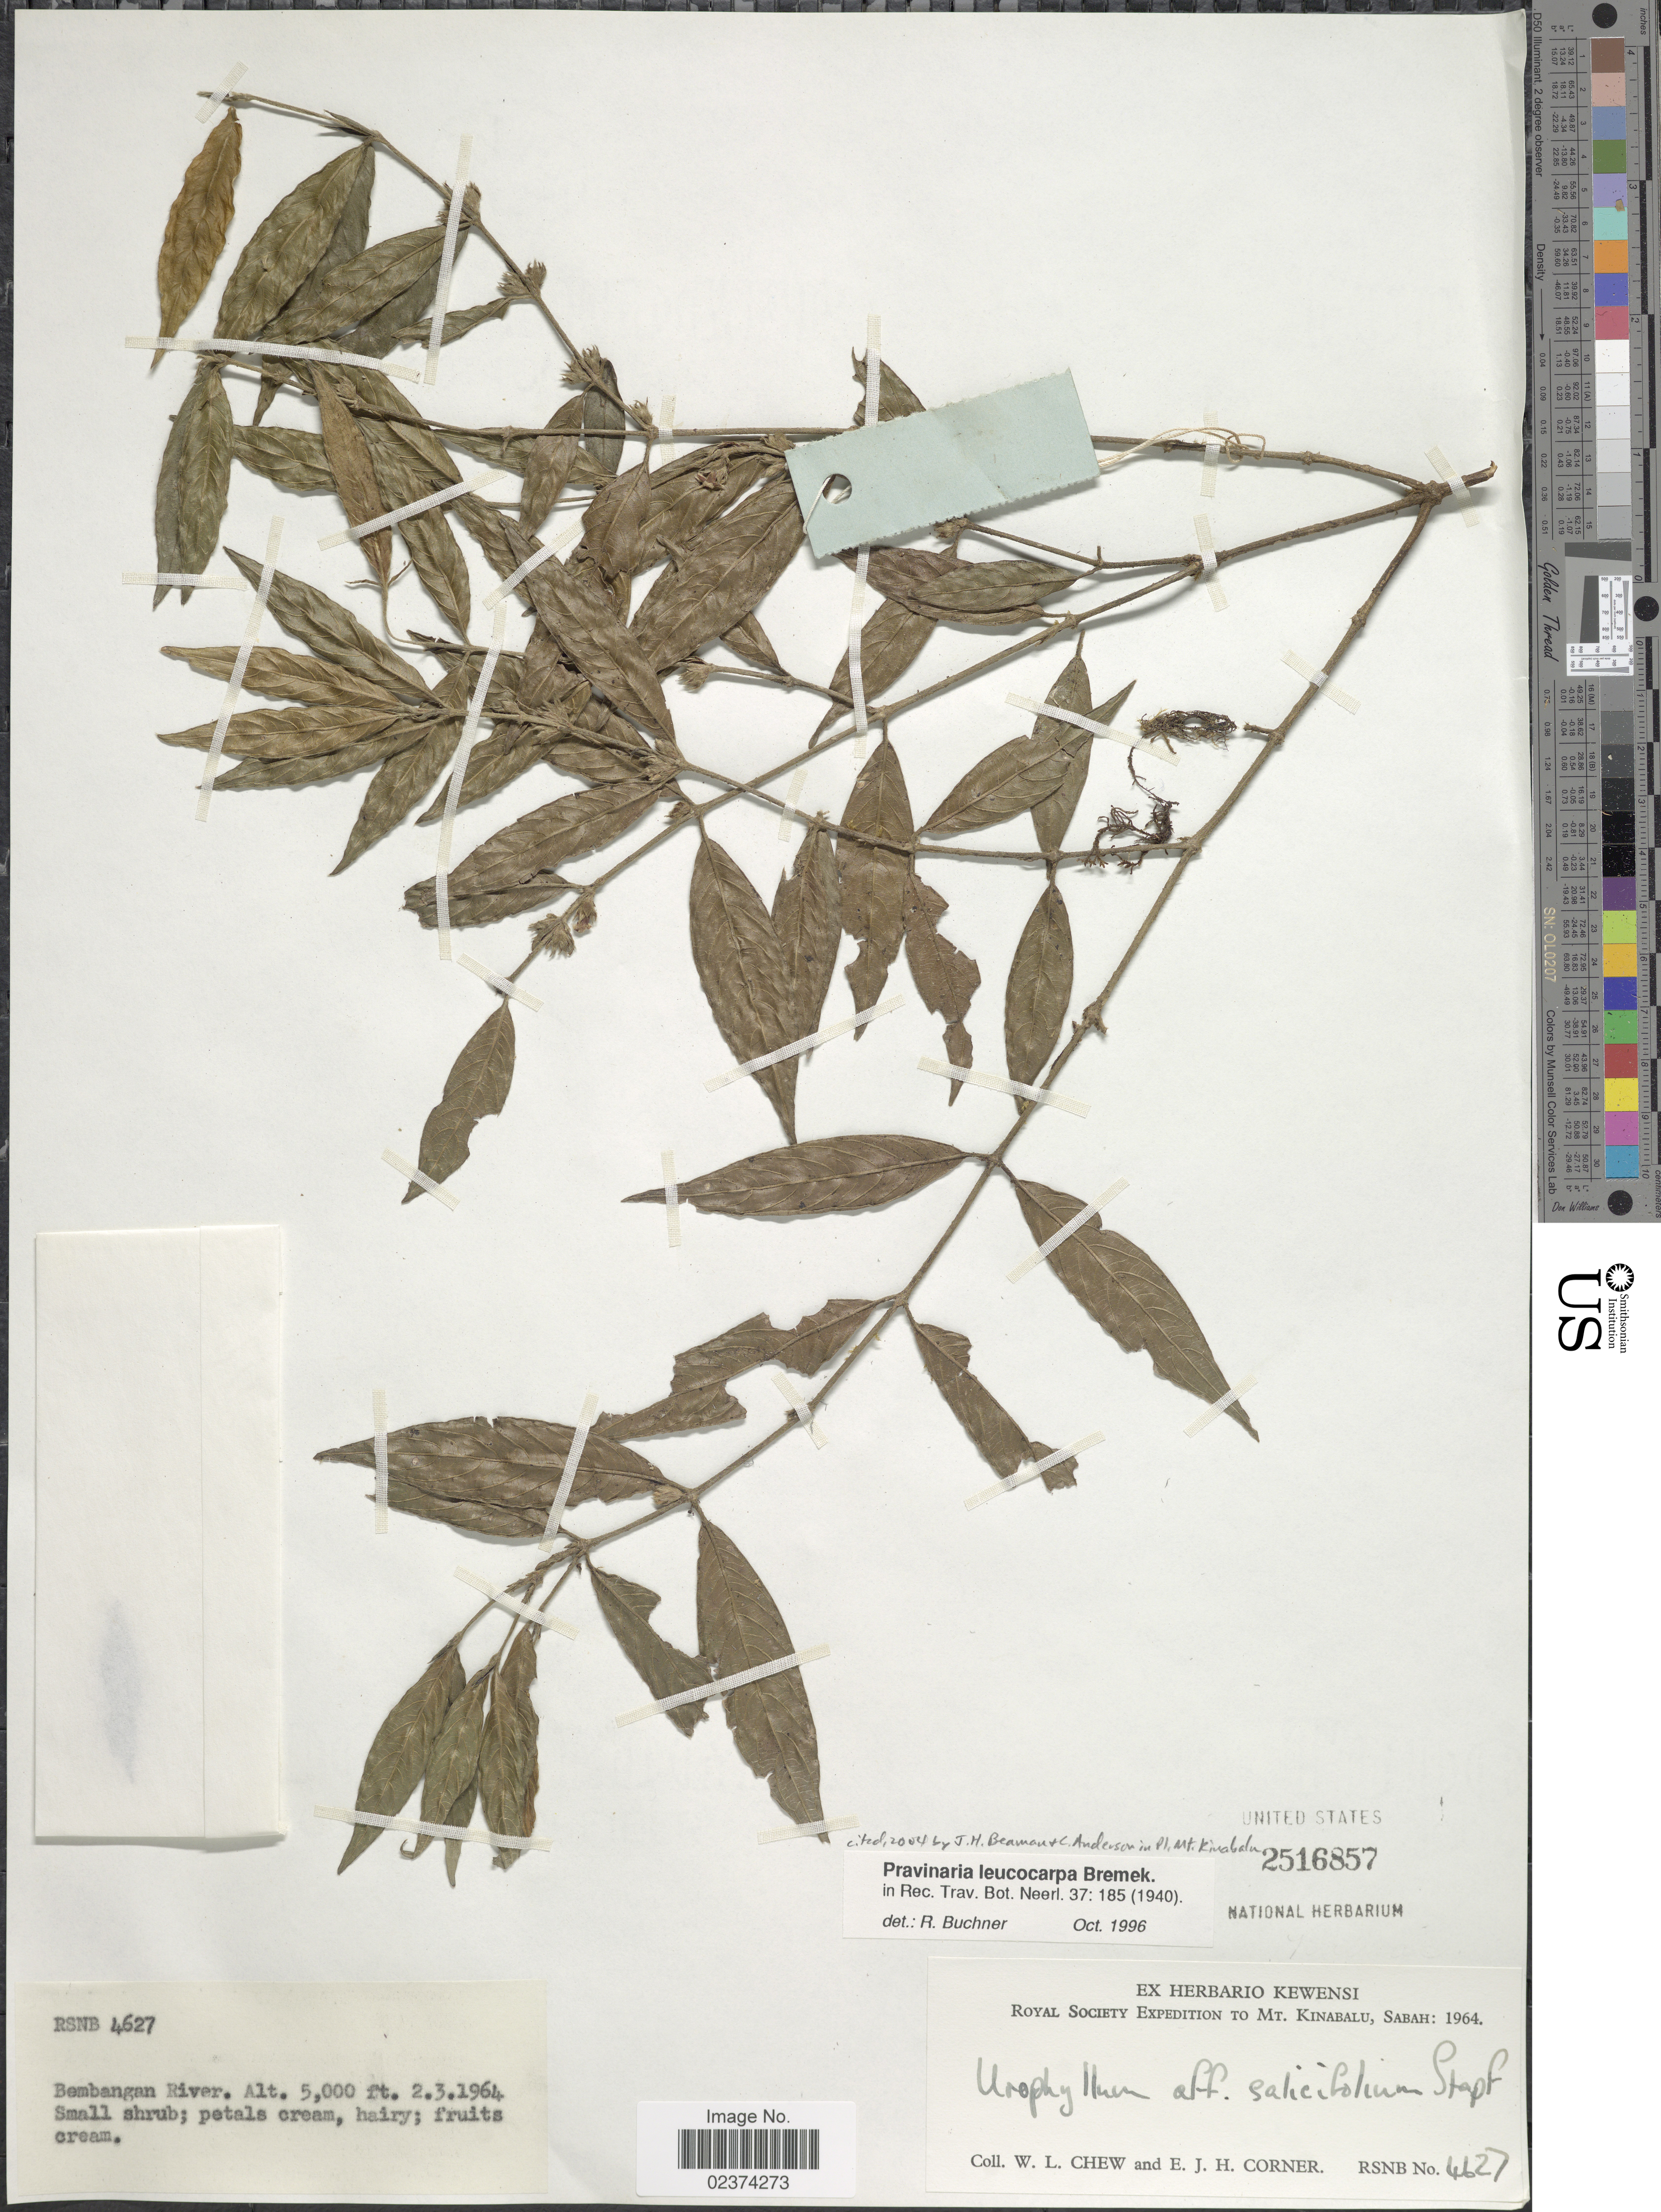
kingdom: Plantae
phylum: Tracheophyta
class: Magnoliopsida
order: Gentianales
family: Rubiaceae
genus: Pravinaria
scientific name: Pravinaria leucocarpa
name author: Bremek.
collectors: W. Chew & E. Corner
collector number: RSNB4627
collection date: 1964-03-02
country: Malaysia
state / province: Sabah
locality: Bembangan River. Mt. Kinabalu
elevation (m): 1524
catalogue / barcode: US 2516857